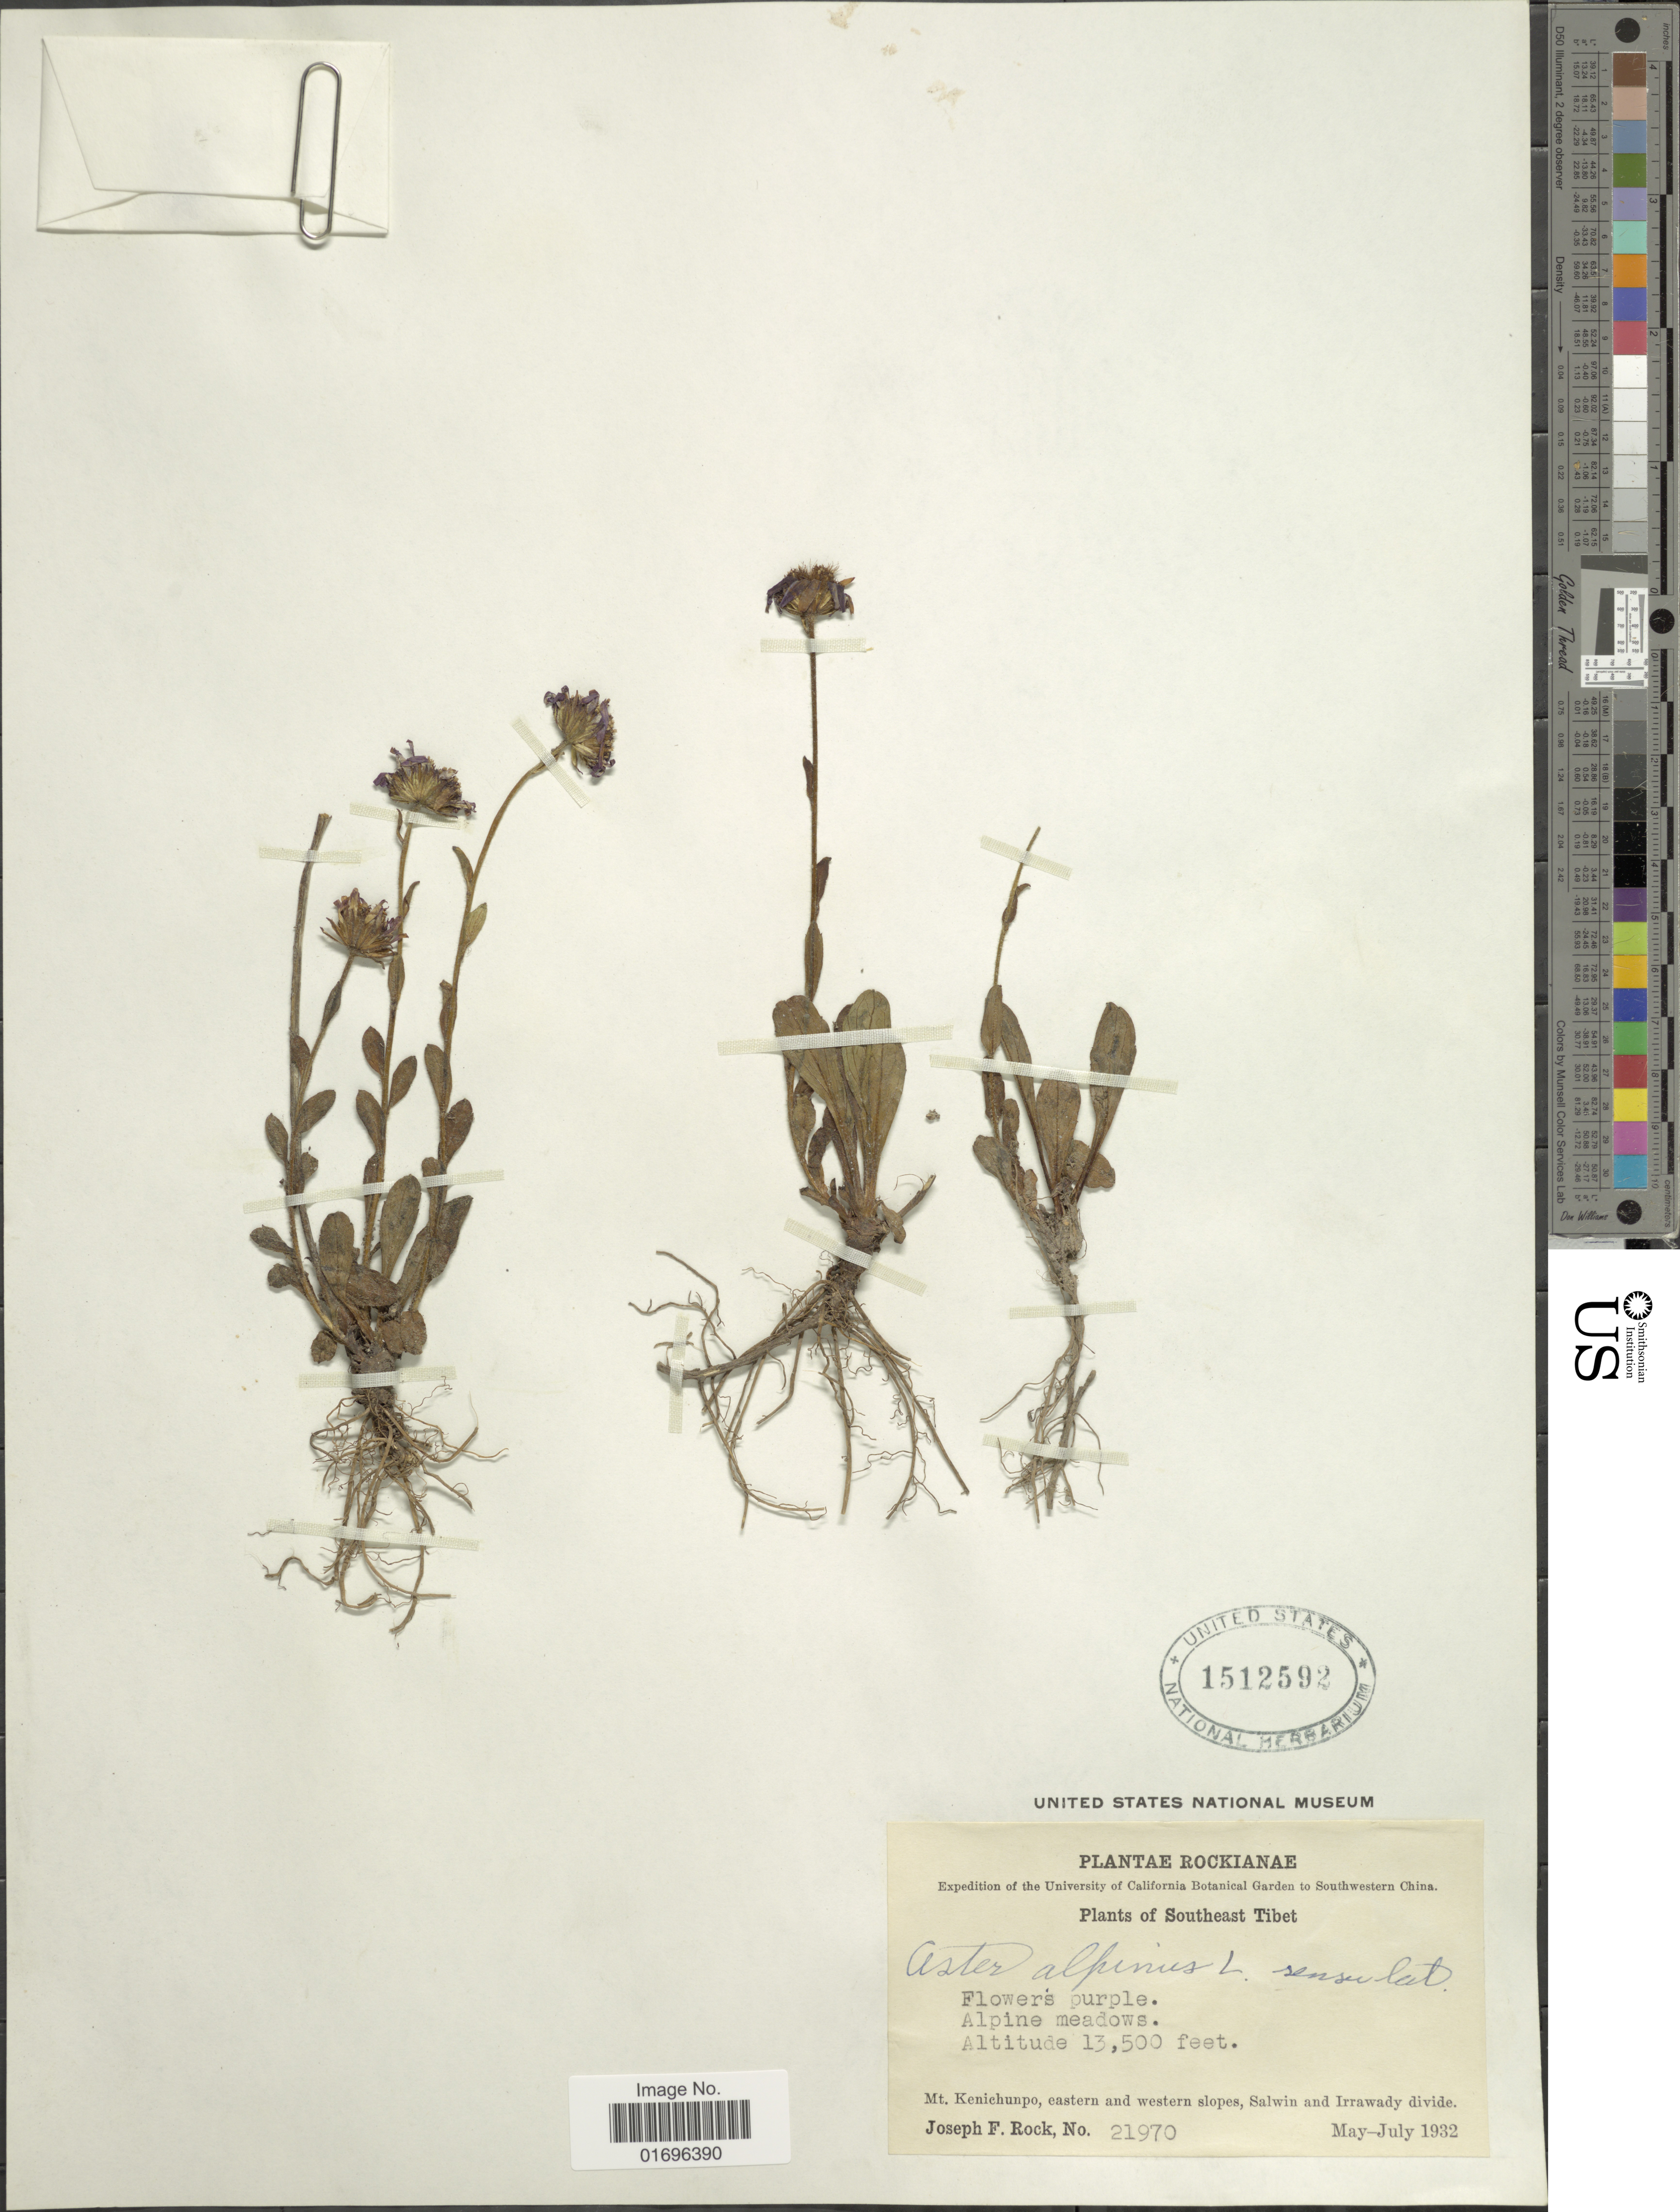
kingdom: Plantae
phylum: Tracheophyta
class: Magnoliopsida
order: Asterales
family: Asteraceae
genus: Aster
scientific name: Aster alpinus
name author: L.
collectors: J. F. Rock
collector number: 21970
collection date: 1932-05/1932-07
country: China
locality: Rockianae. Southwestern China. Southeast Tibet. Mt. Kenichunpo, eastern and western slopes, Salwin and Irrawady divide.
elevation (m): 4115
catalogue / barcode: US 1512592